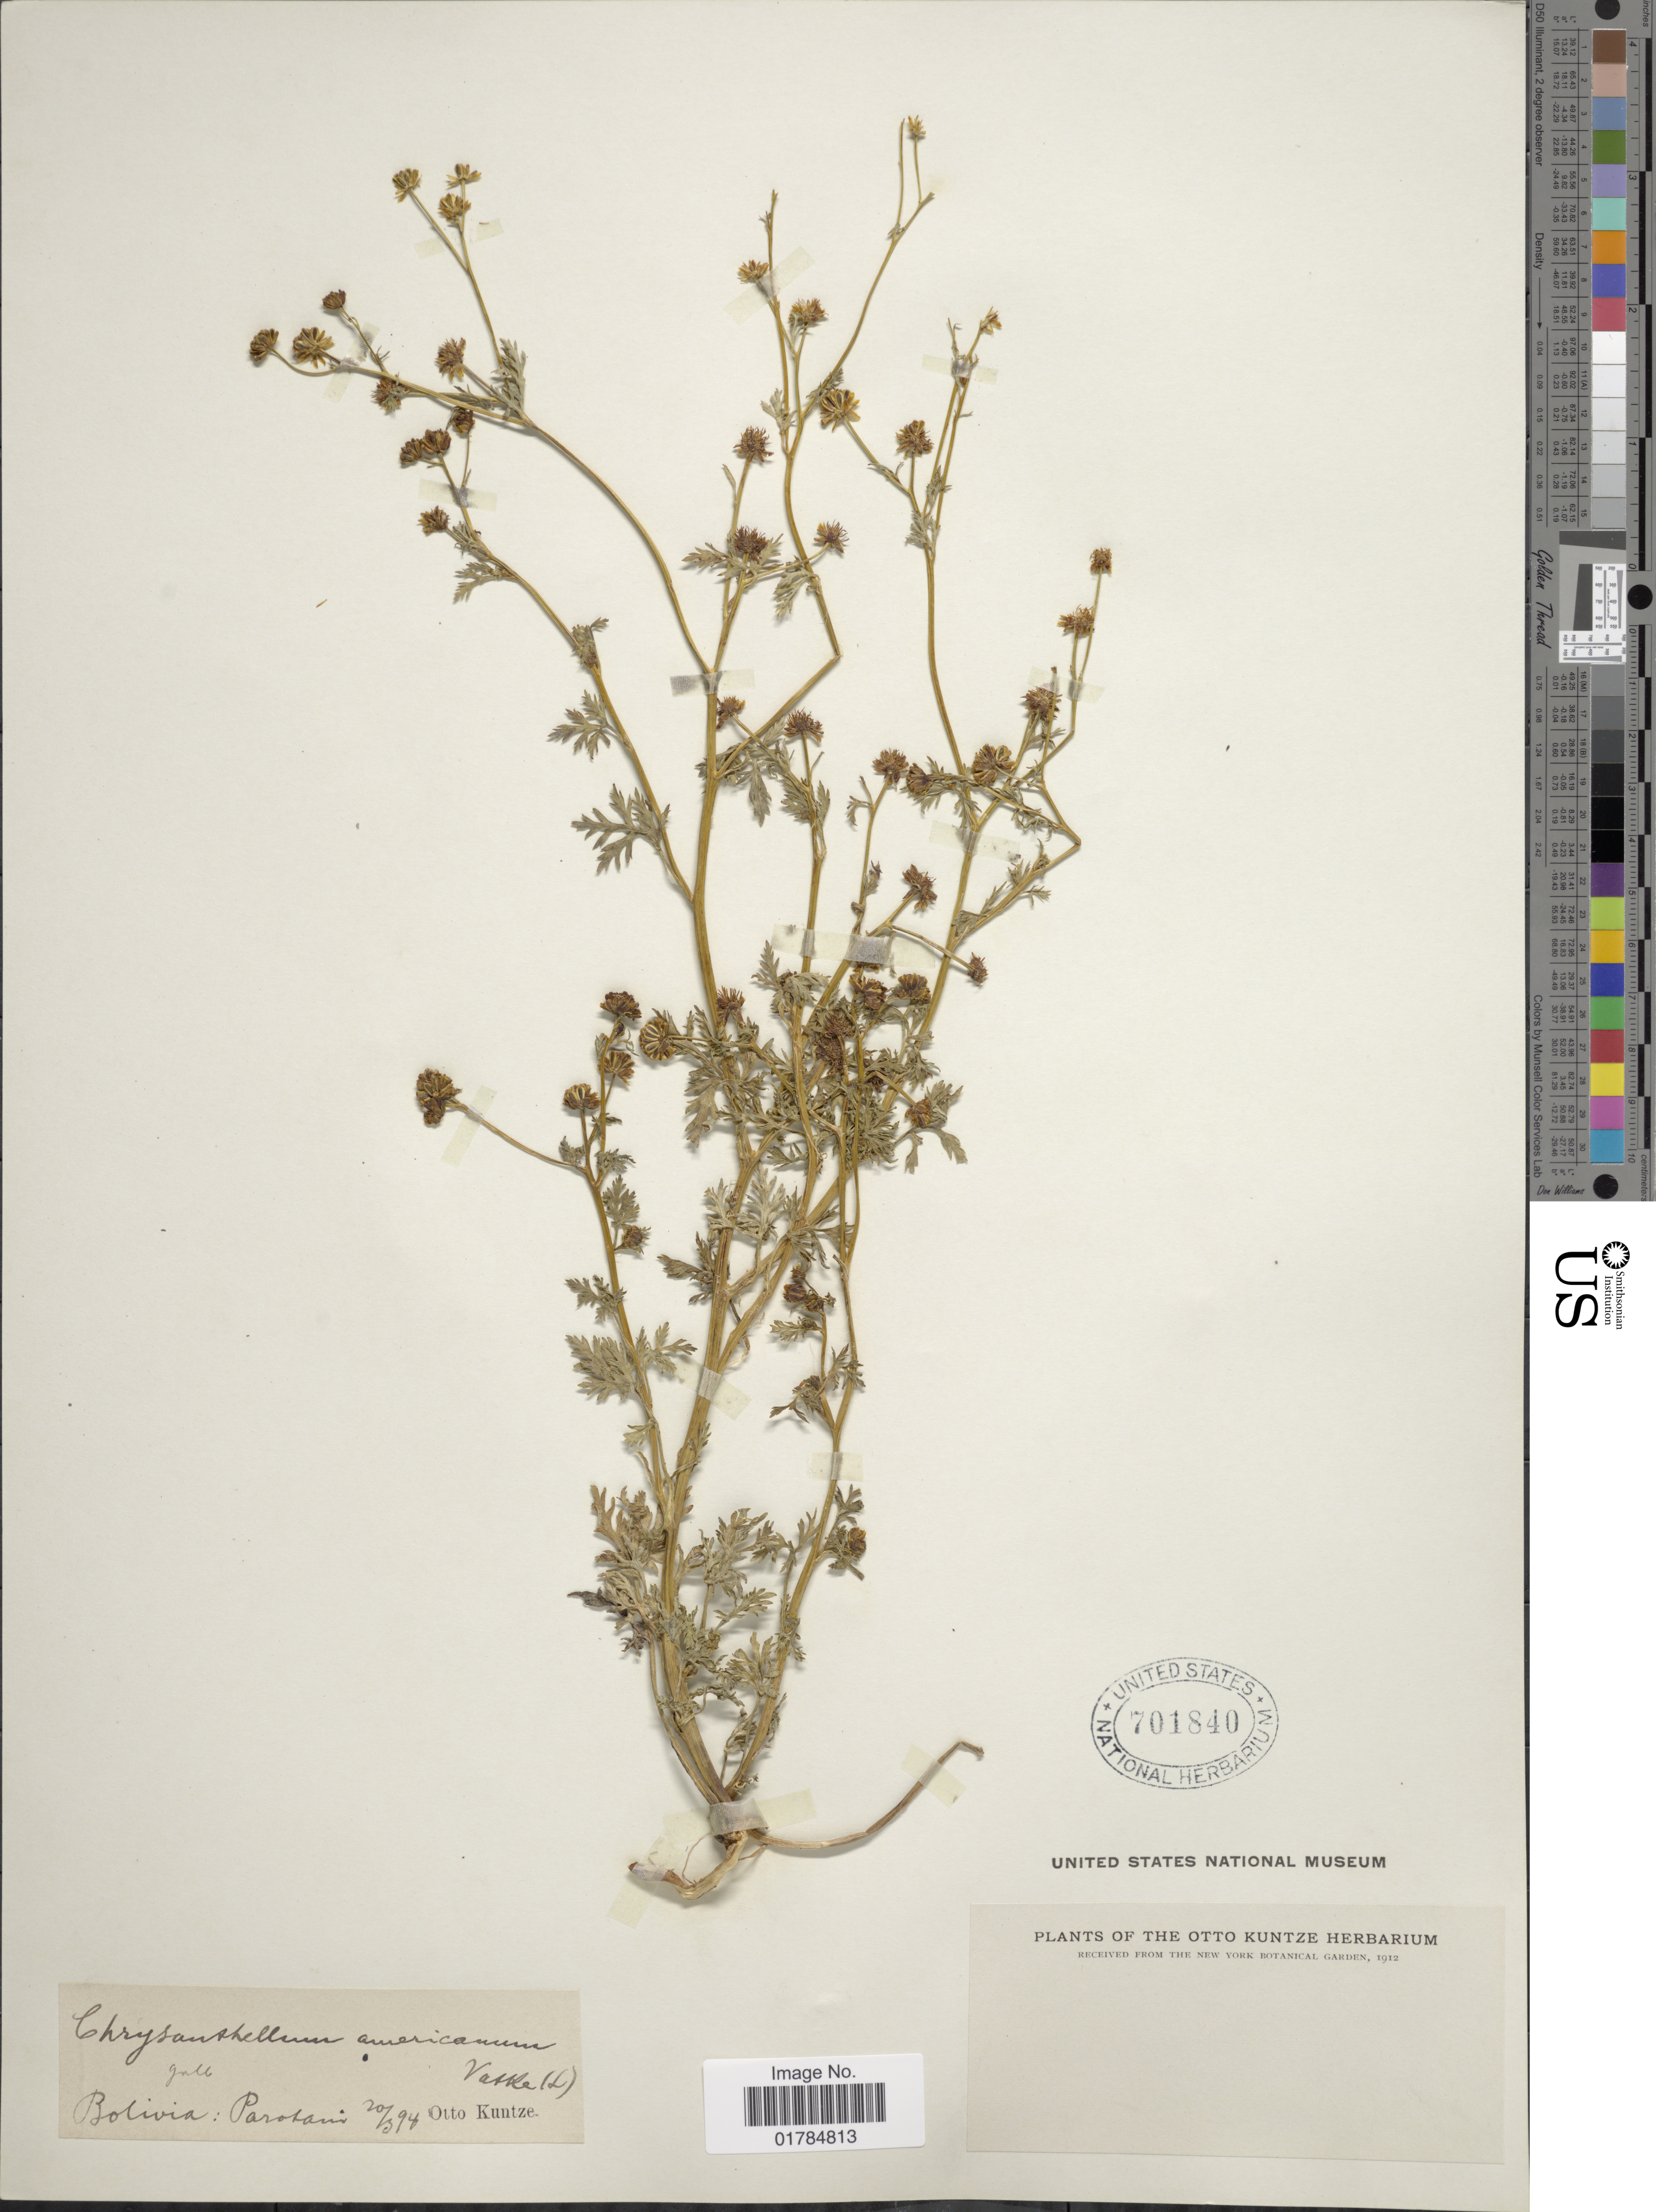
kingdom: Plantae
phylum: Tracheophyta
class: Magnoliopsida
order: Asterales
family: Asteraceae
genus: Chrysanthellum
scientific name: Chrysanthellum americanum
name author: (L.) Vatke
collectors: C.E.O. Kuntze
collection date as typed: Transcribed d/m/y: 20/3/98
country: Bolivia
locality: Parotani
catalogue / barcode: US 701840